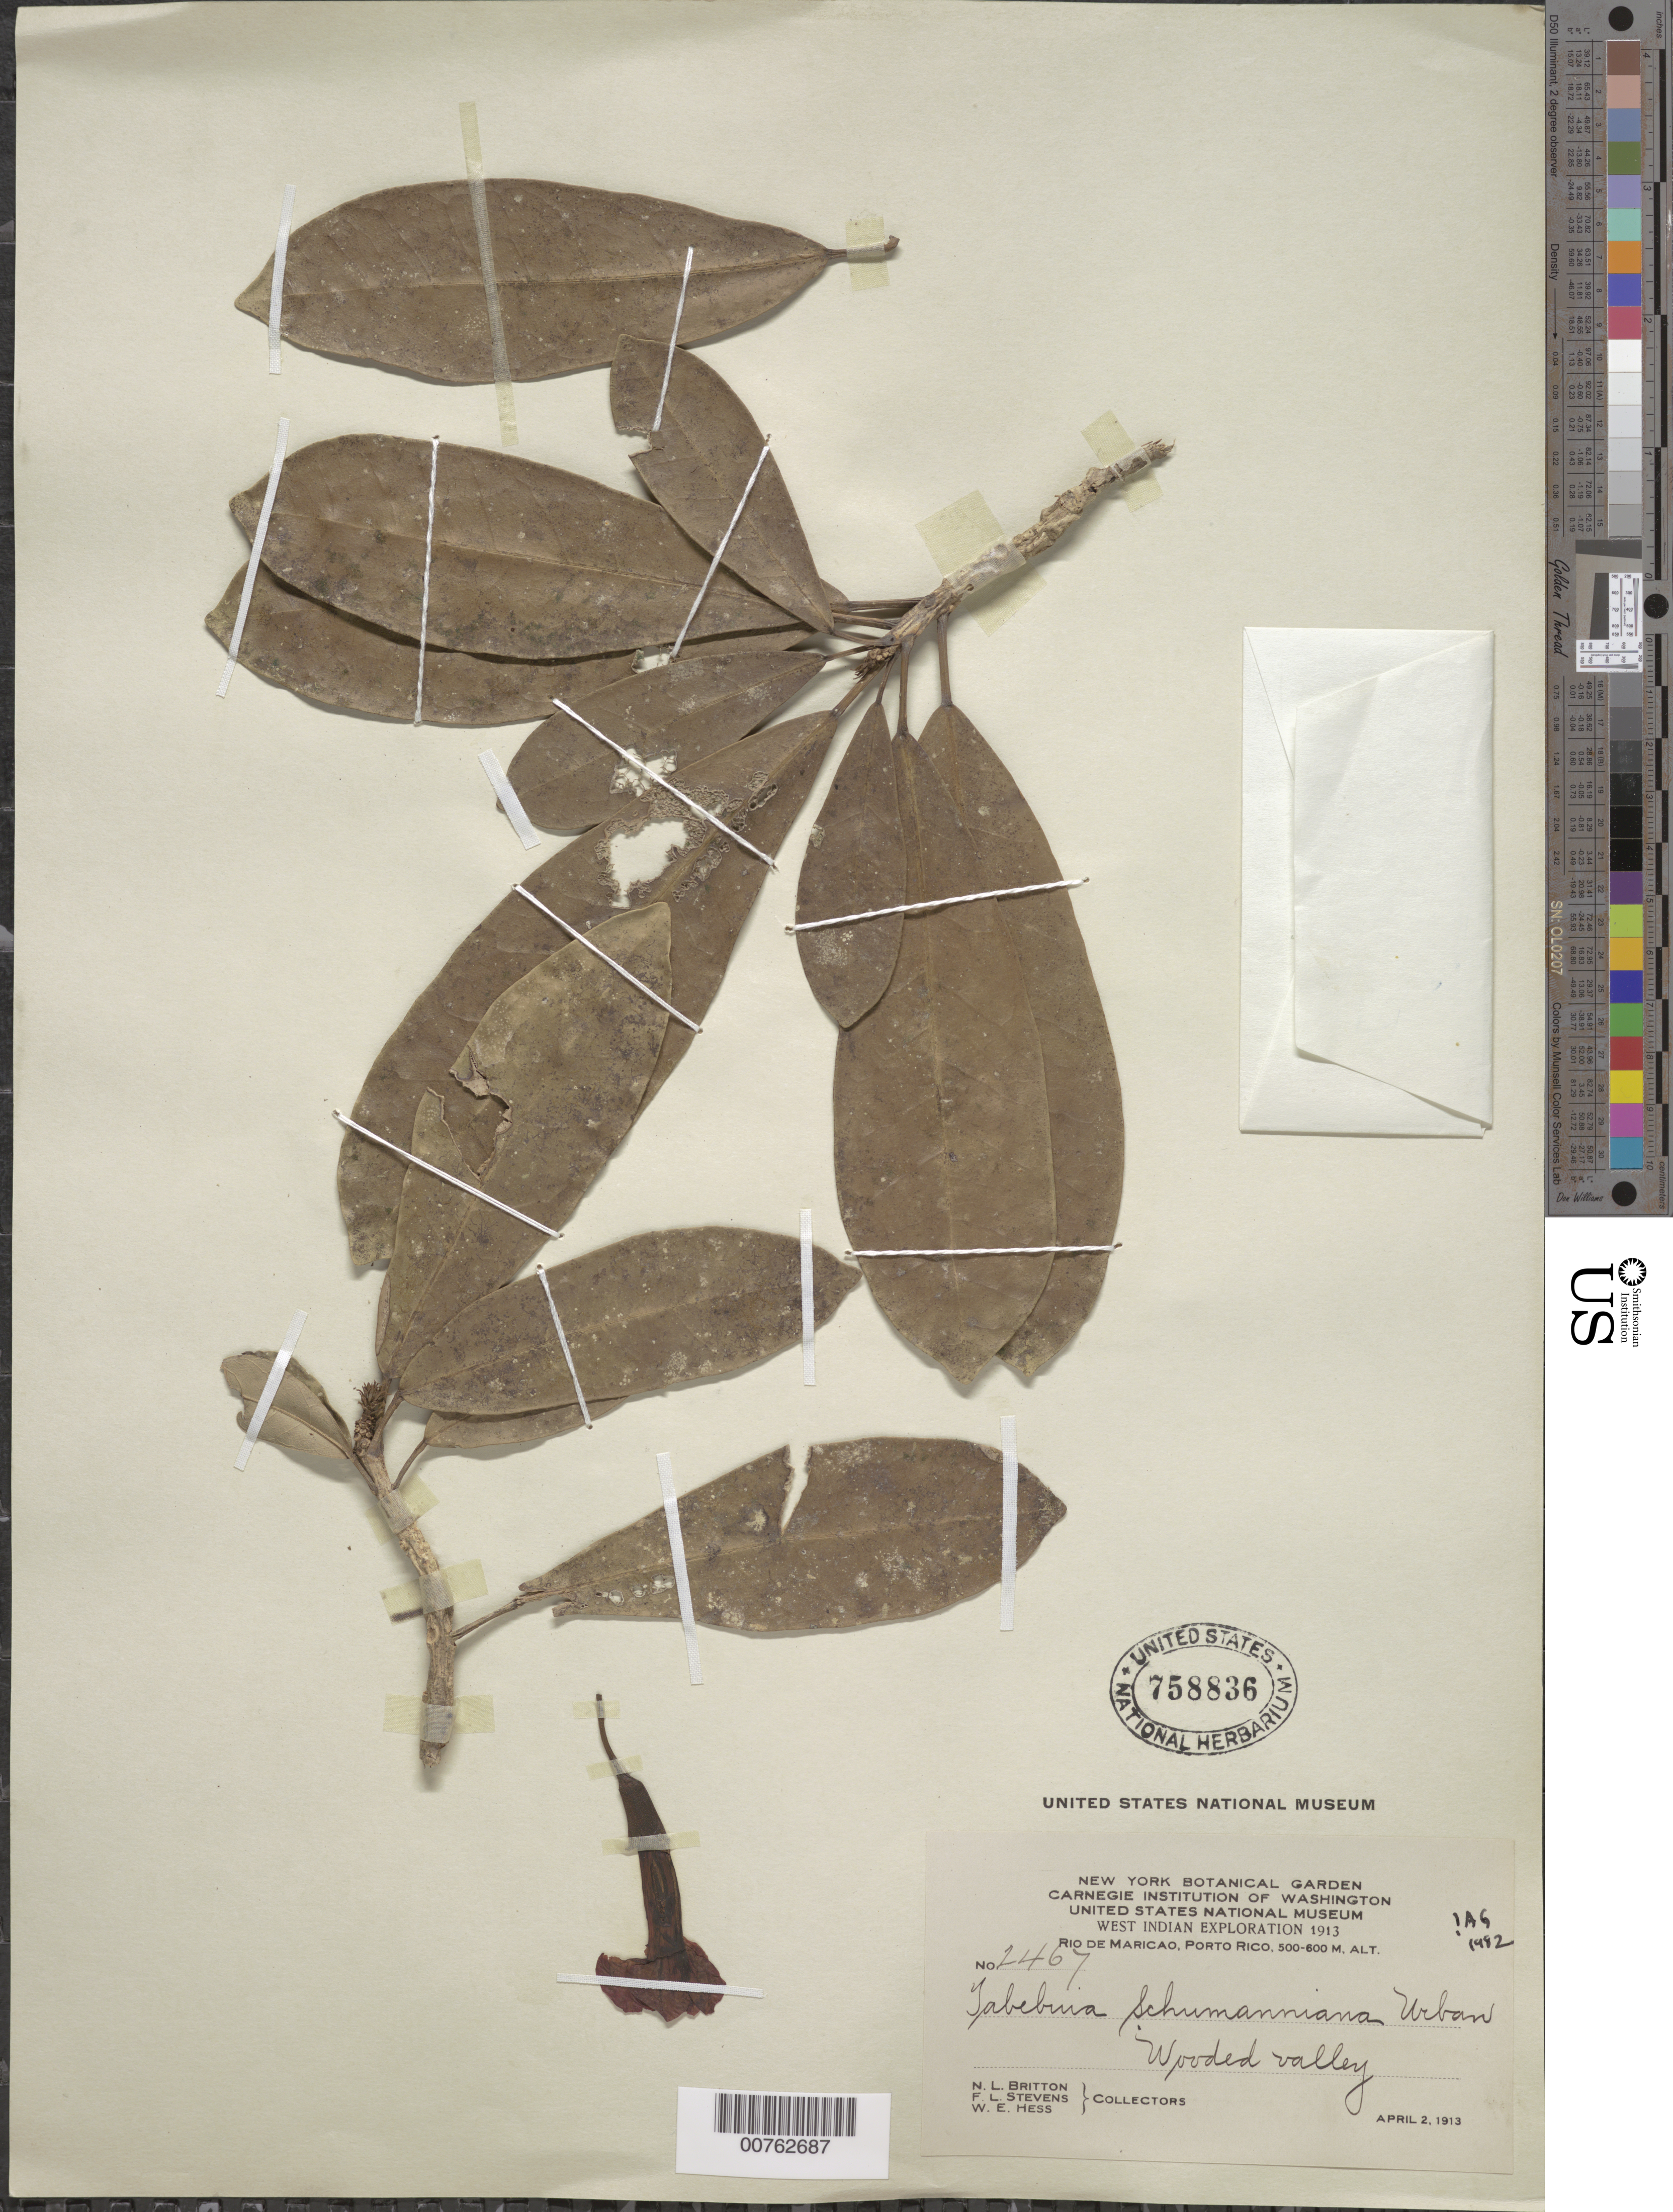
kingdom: Plantae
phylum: Tracheophyta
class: Magnoliopsida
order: Lamiales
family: Bignoniaceae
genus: Tabebuia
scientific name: Tabebuia schumanniana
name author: Urb.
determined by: Gentry, A. H.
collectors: N. Britton, F. L. Stevens & W. Hess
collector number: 2467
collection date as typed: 02 Apr 1913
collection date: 1913-04-02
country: Puerto Rico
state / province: Maricao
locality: Río Maricao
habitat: Wooded valley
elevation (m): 500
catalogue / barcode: US 758836